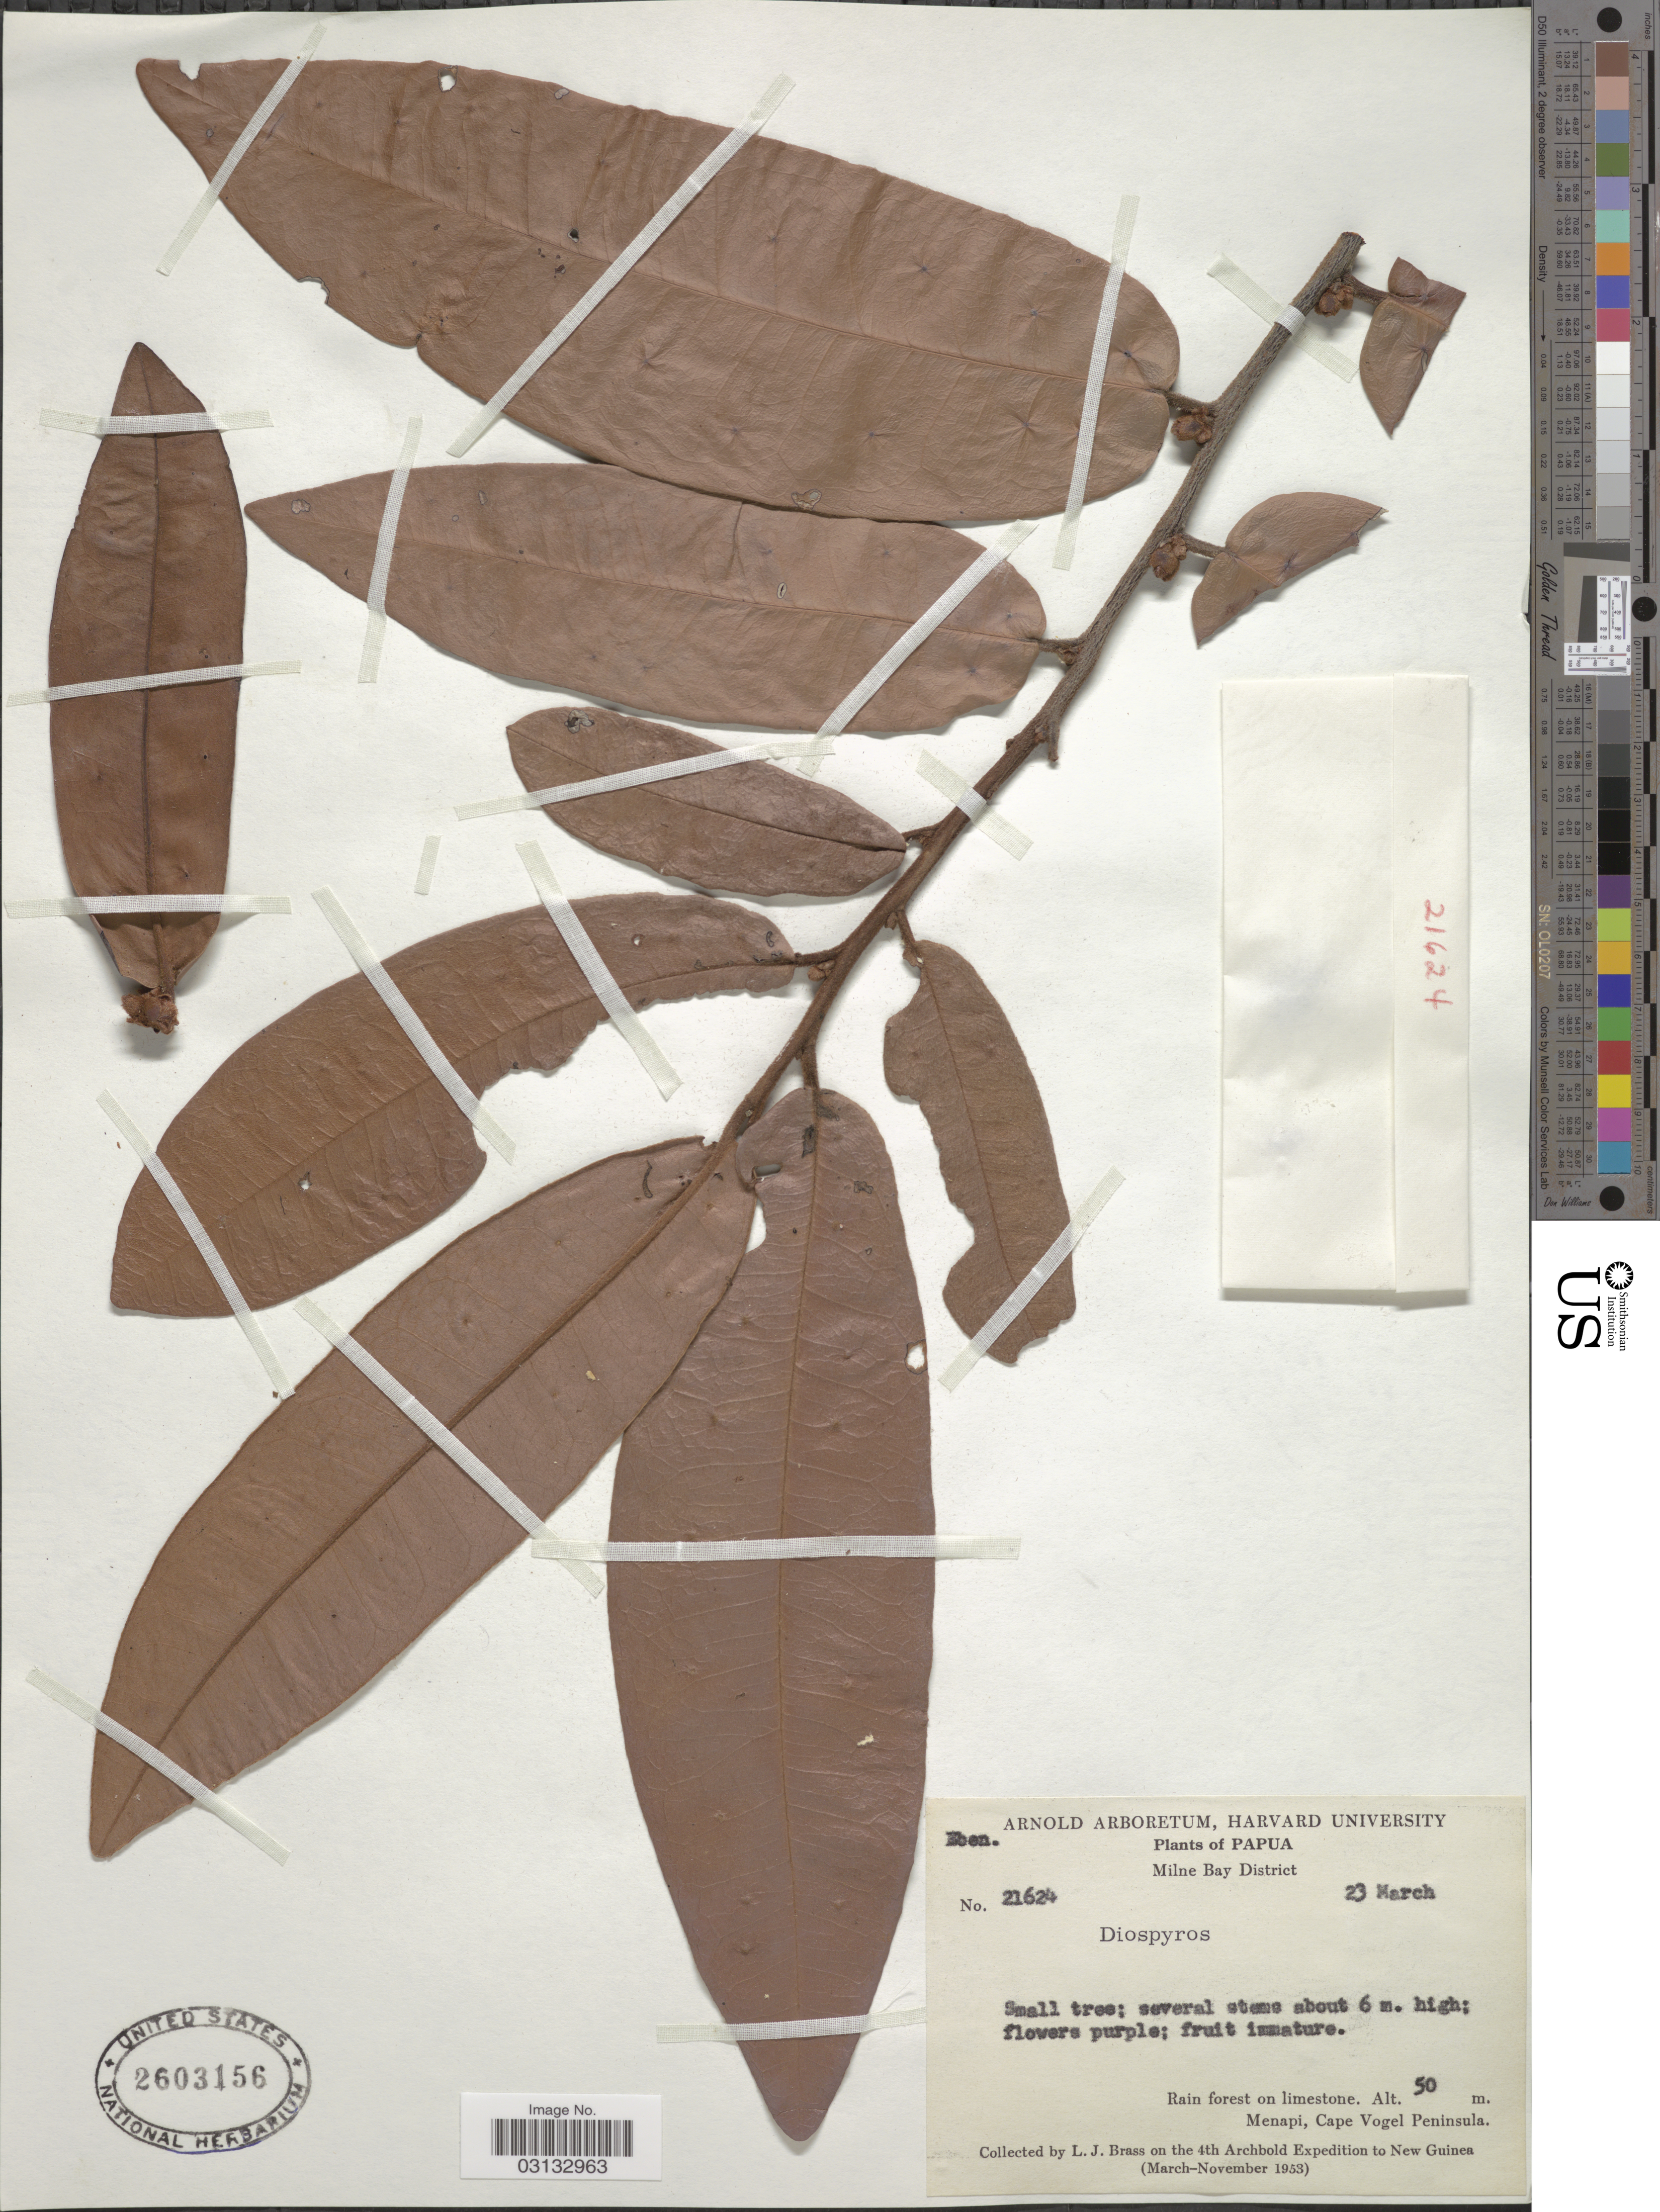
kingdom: Plantae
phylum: Tracheophyta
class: Magnoliopsida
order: Ericales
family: Ebenaceae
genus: Diospyros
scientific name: Diospyros sp.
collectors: L. J. Brass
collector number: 21624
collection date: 1953-03-23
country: Papua New Guinea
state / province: Milne Bay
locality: Papua, Milne Bay District, Menapi, Cape Vogel Peninsula. New Guinea.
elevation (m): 50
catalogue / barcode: US 2603156